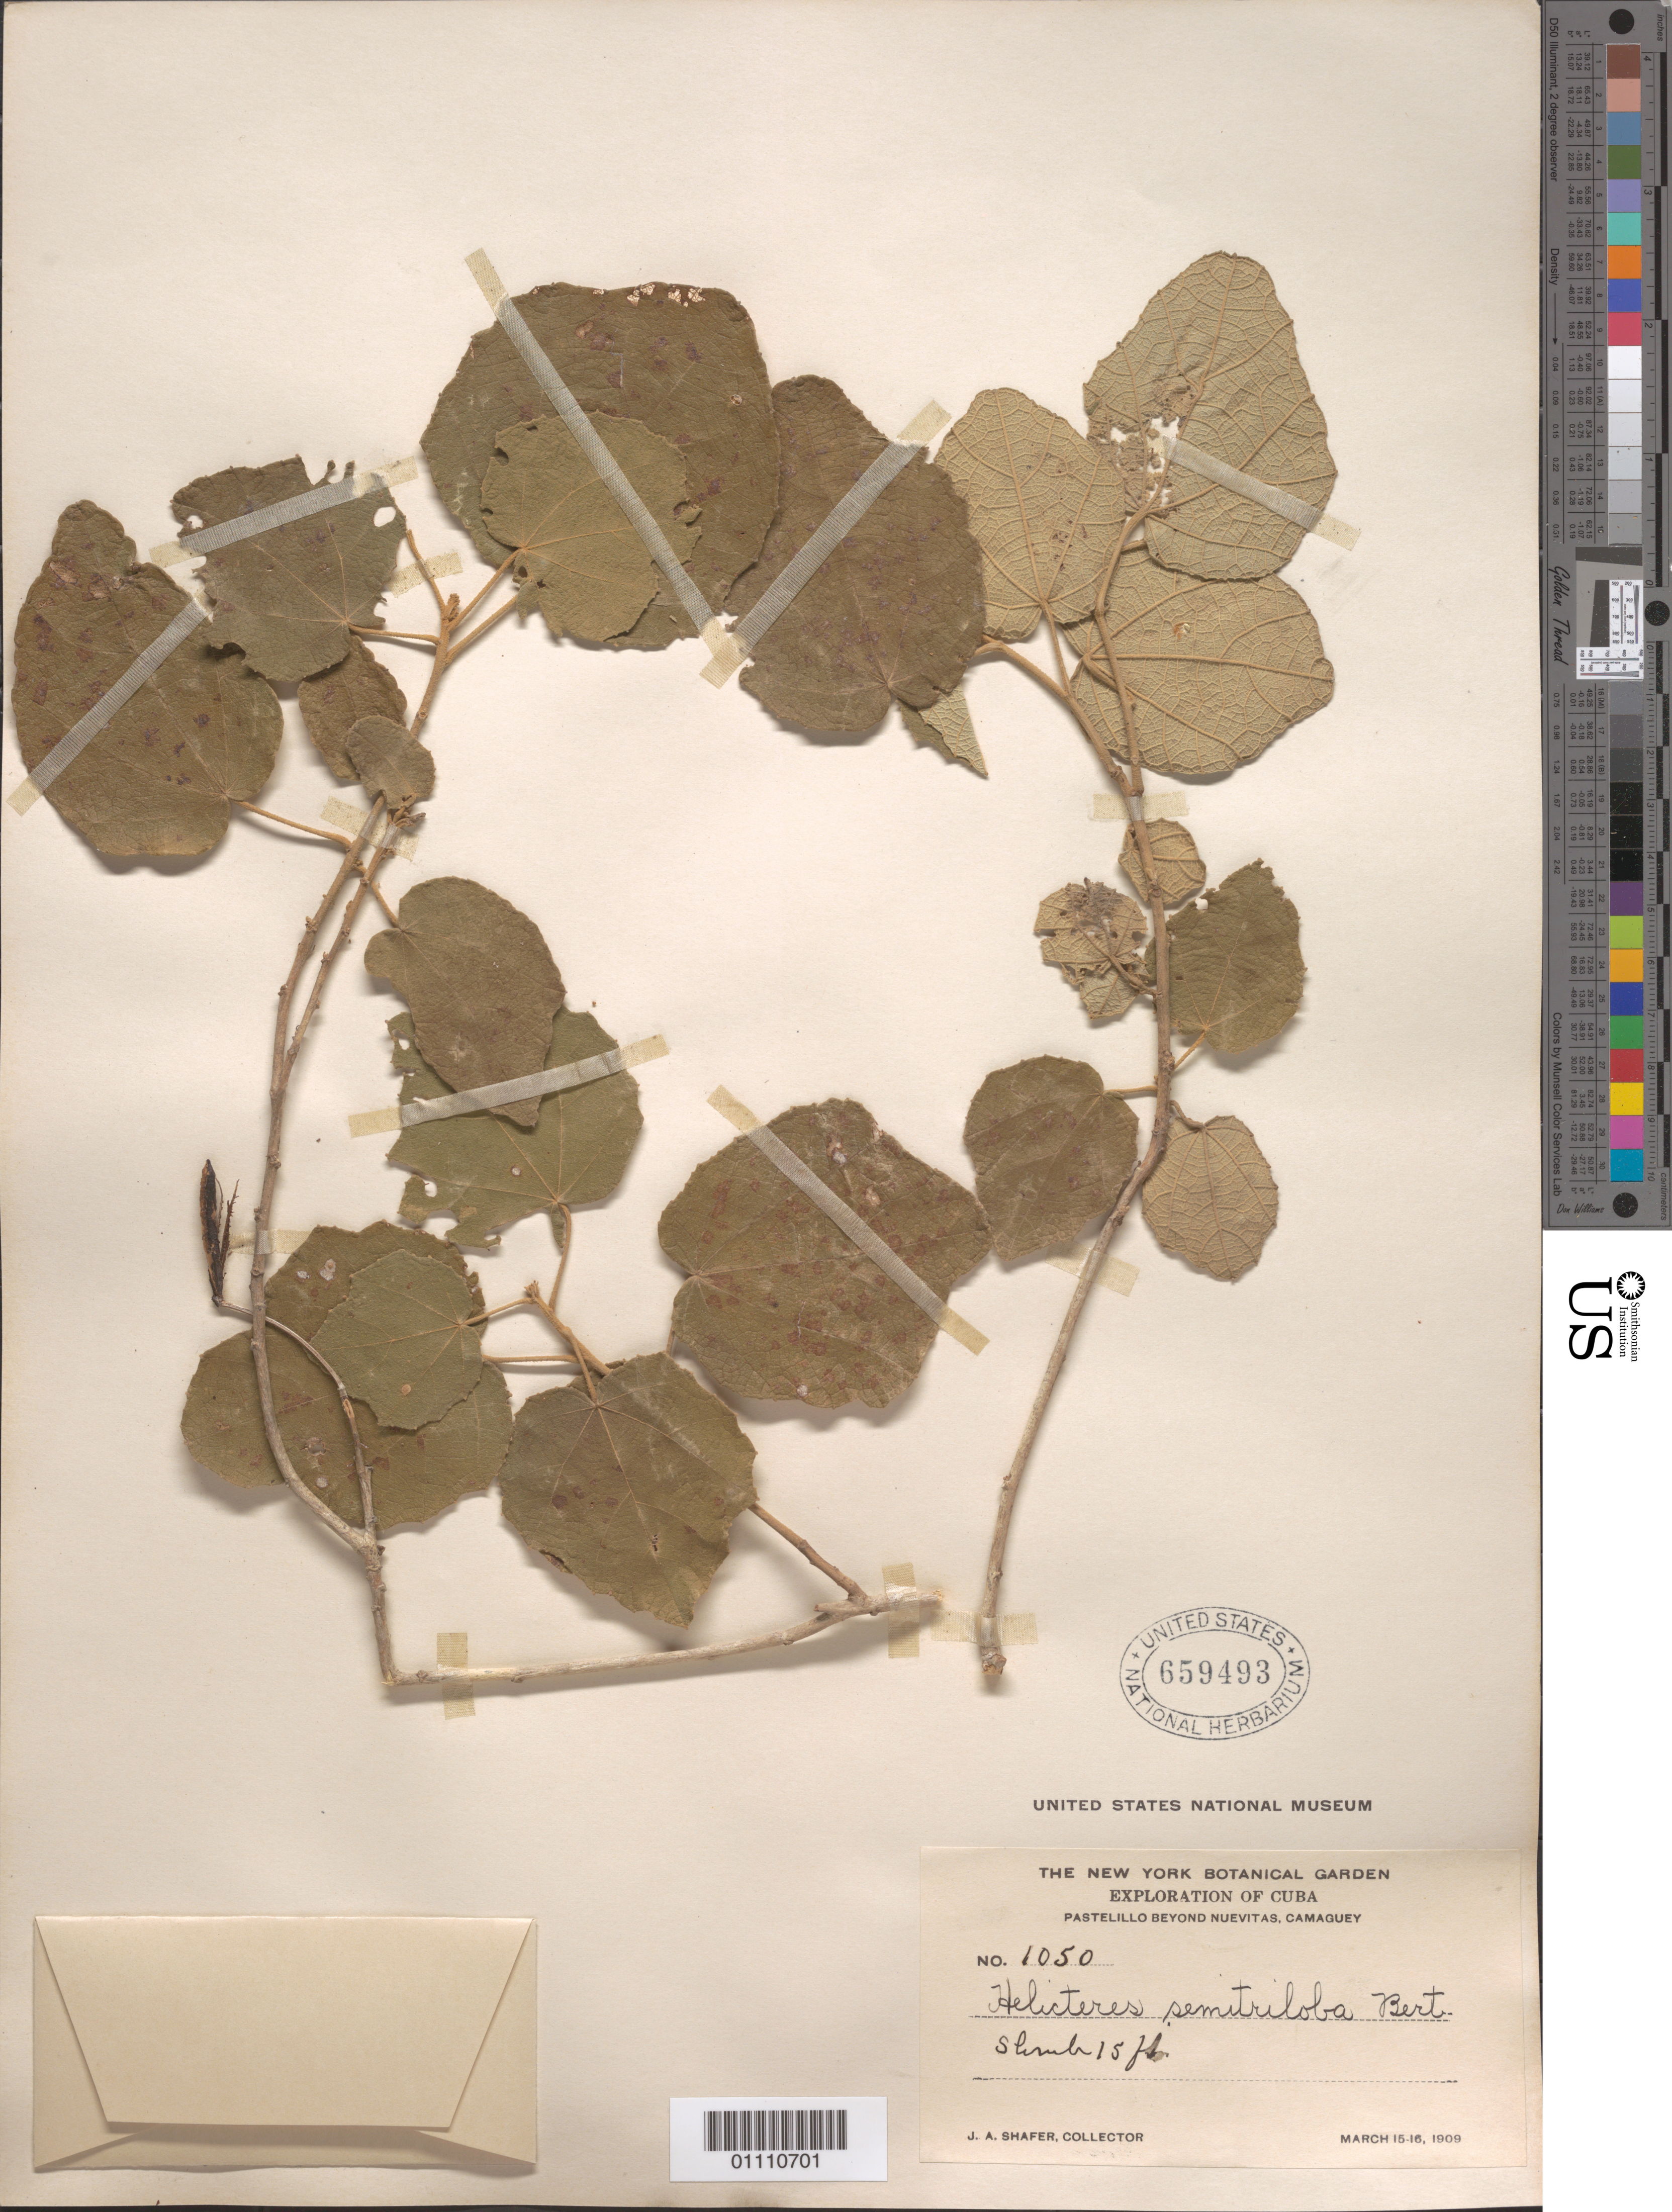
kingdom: Plantae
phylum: Tracheophyta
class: Magnoliopsida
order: Malvales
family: Malvaceae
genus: Helicteres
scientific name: Helicteres semitriloba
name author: Bertero ex DC.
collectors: J. A. Shafer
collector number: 1050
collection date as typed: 15 Mar 1909 and 16 Mar 1909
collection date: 1909-03-15,1909-03-16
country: Cuba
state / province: Camagüey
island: Cuba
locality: Pastelillo beyond Nuevitas, Camaguey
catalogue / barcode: US 659493